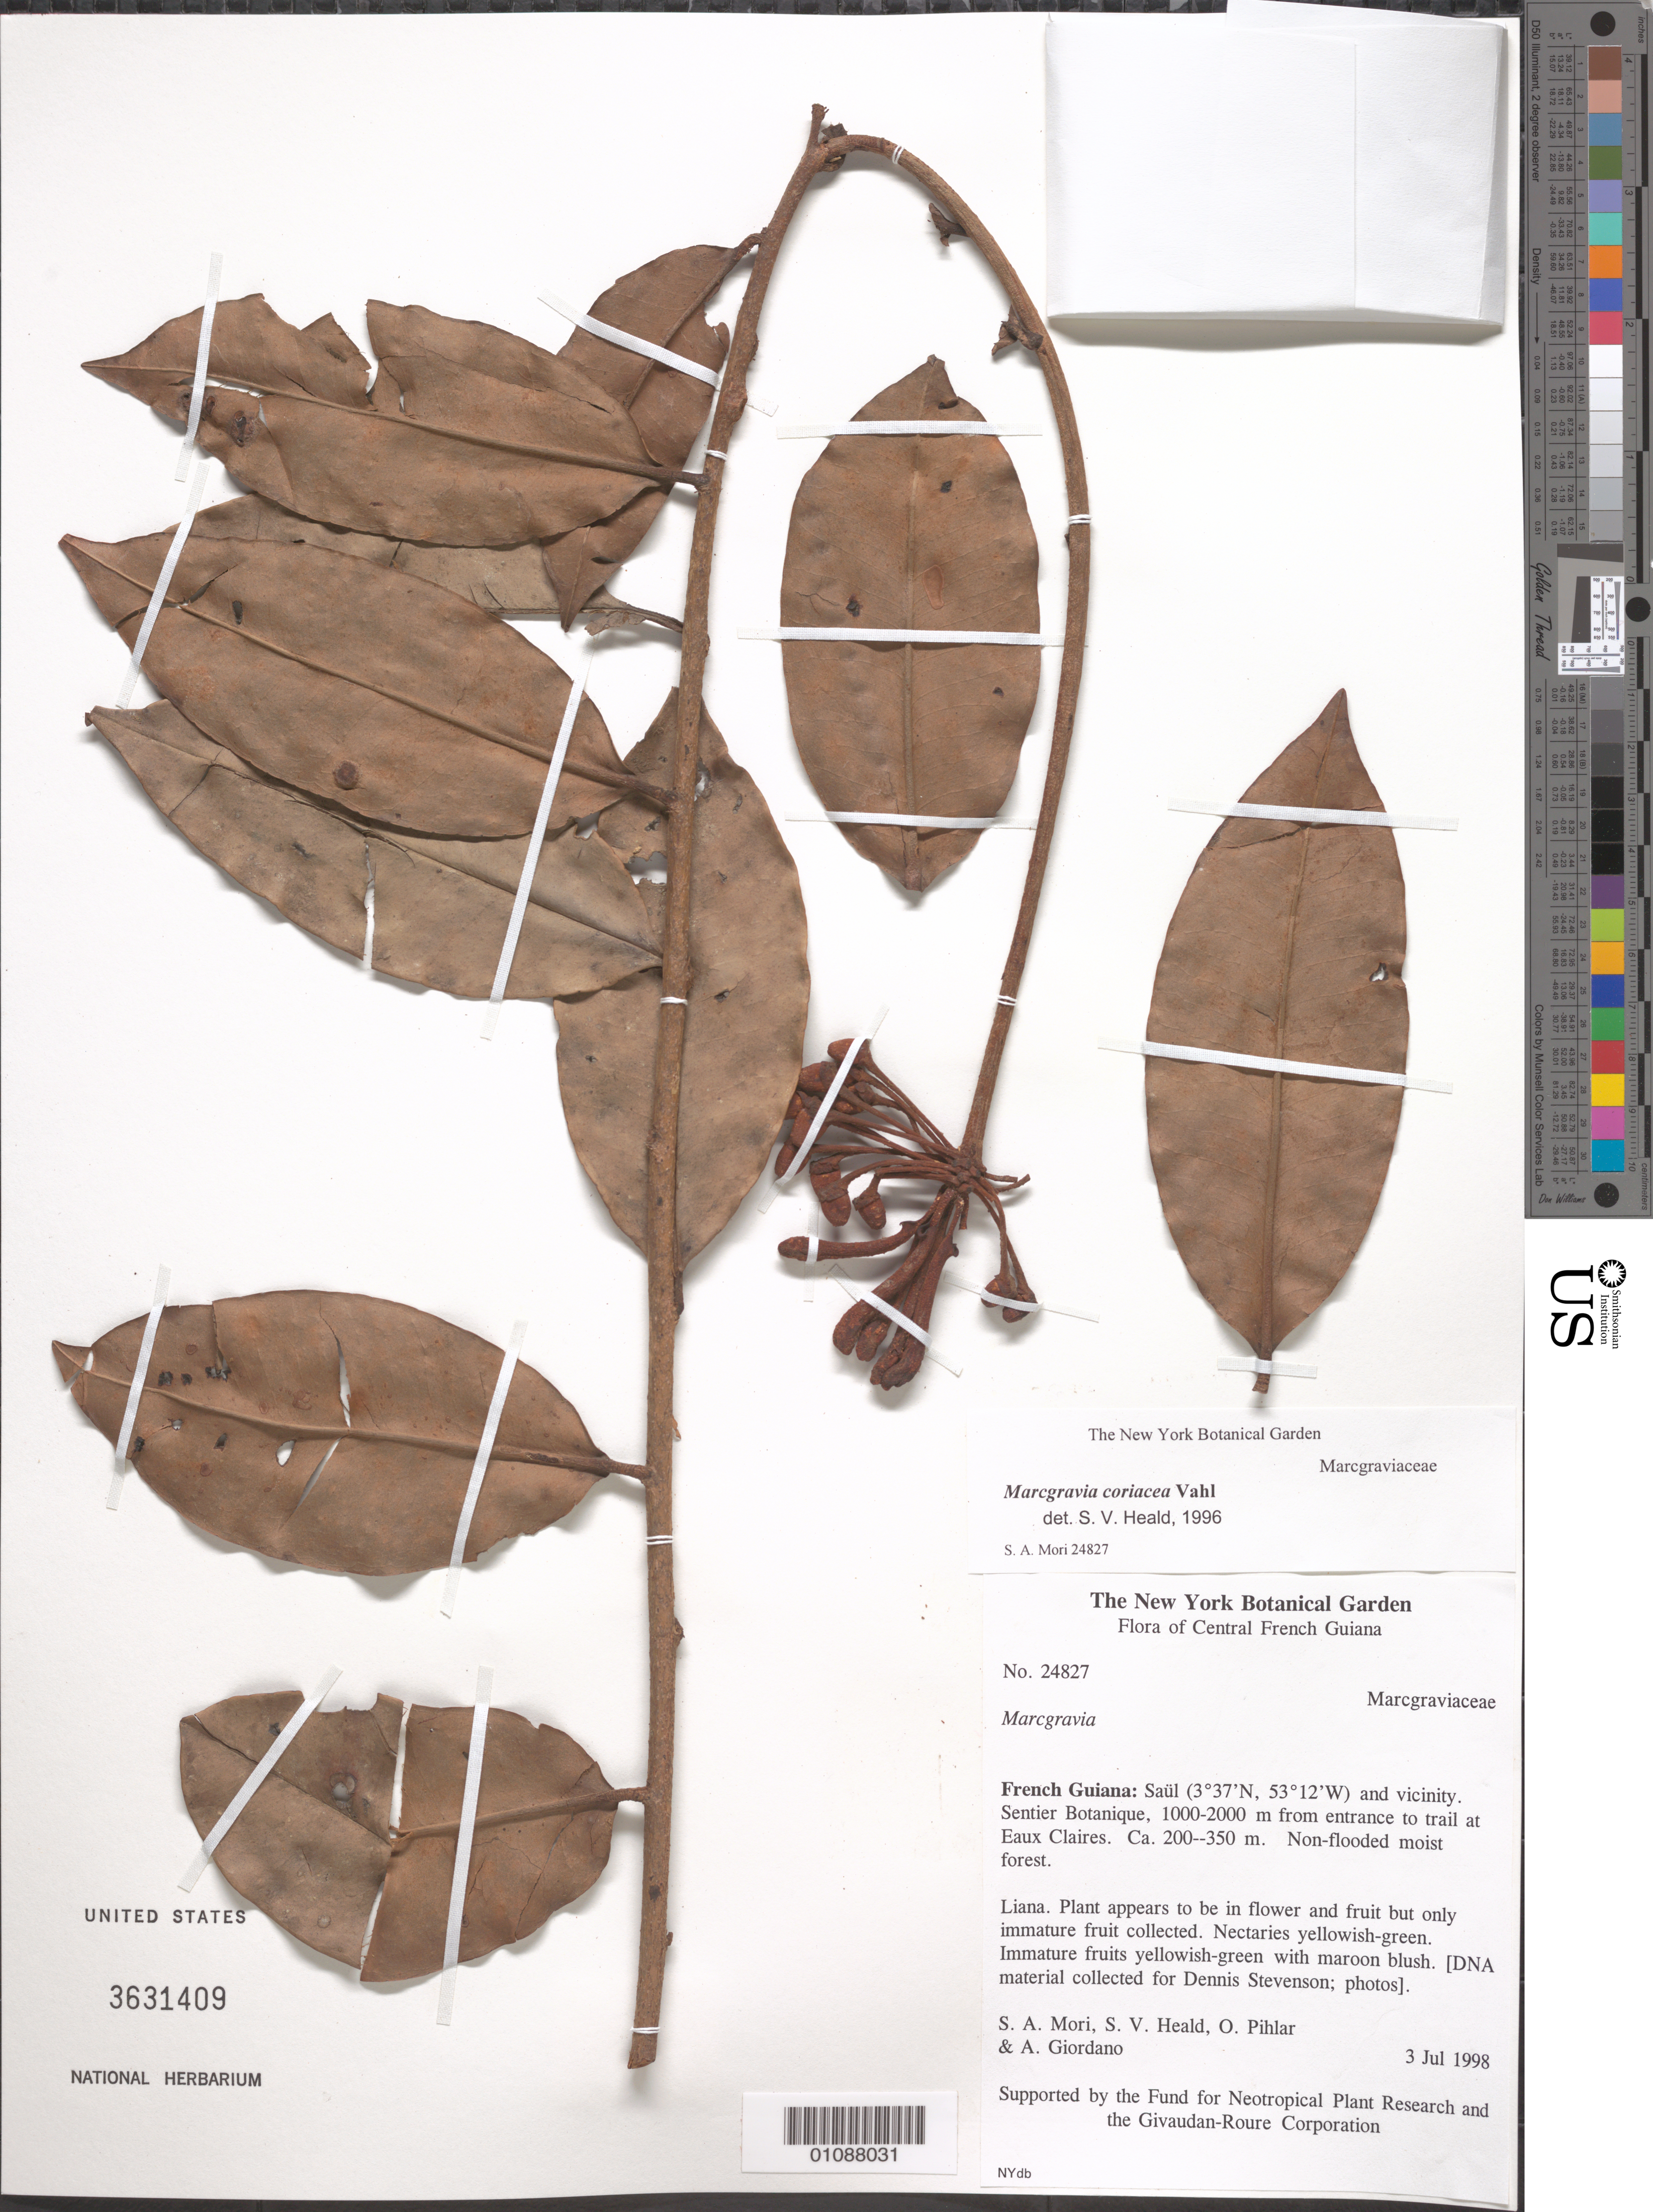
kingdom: Plantae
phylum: Tracheophyta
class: Magnoliopsida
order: Ericales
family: Marcgraviaceae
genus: Marcgravia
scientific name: Marcgravia coriacea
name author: Vahl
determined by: Heald, S. V.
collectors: S. Mori, S. Heald, O. Pihlar & A. Giordano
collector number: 24827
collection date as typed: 3-Jul-98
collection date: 1998-07-03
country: French Guiana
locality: Saül and vic., Sentier Botanique, 1000-2000m from entrance to trail at Eaux Claires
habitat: Non-flooded moist forest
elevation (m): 200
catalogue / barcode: US 3631409